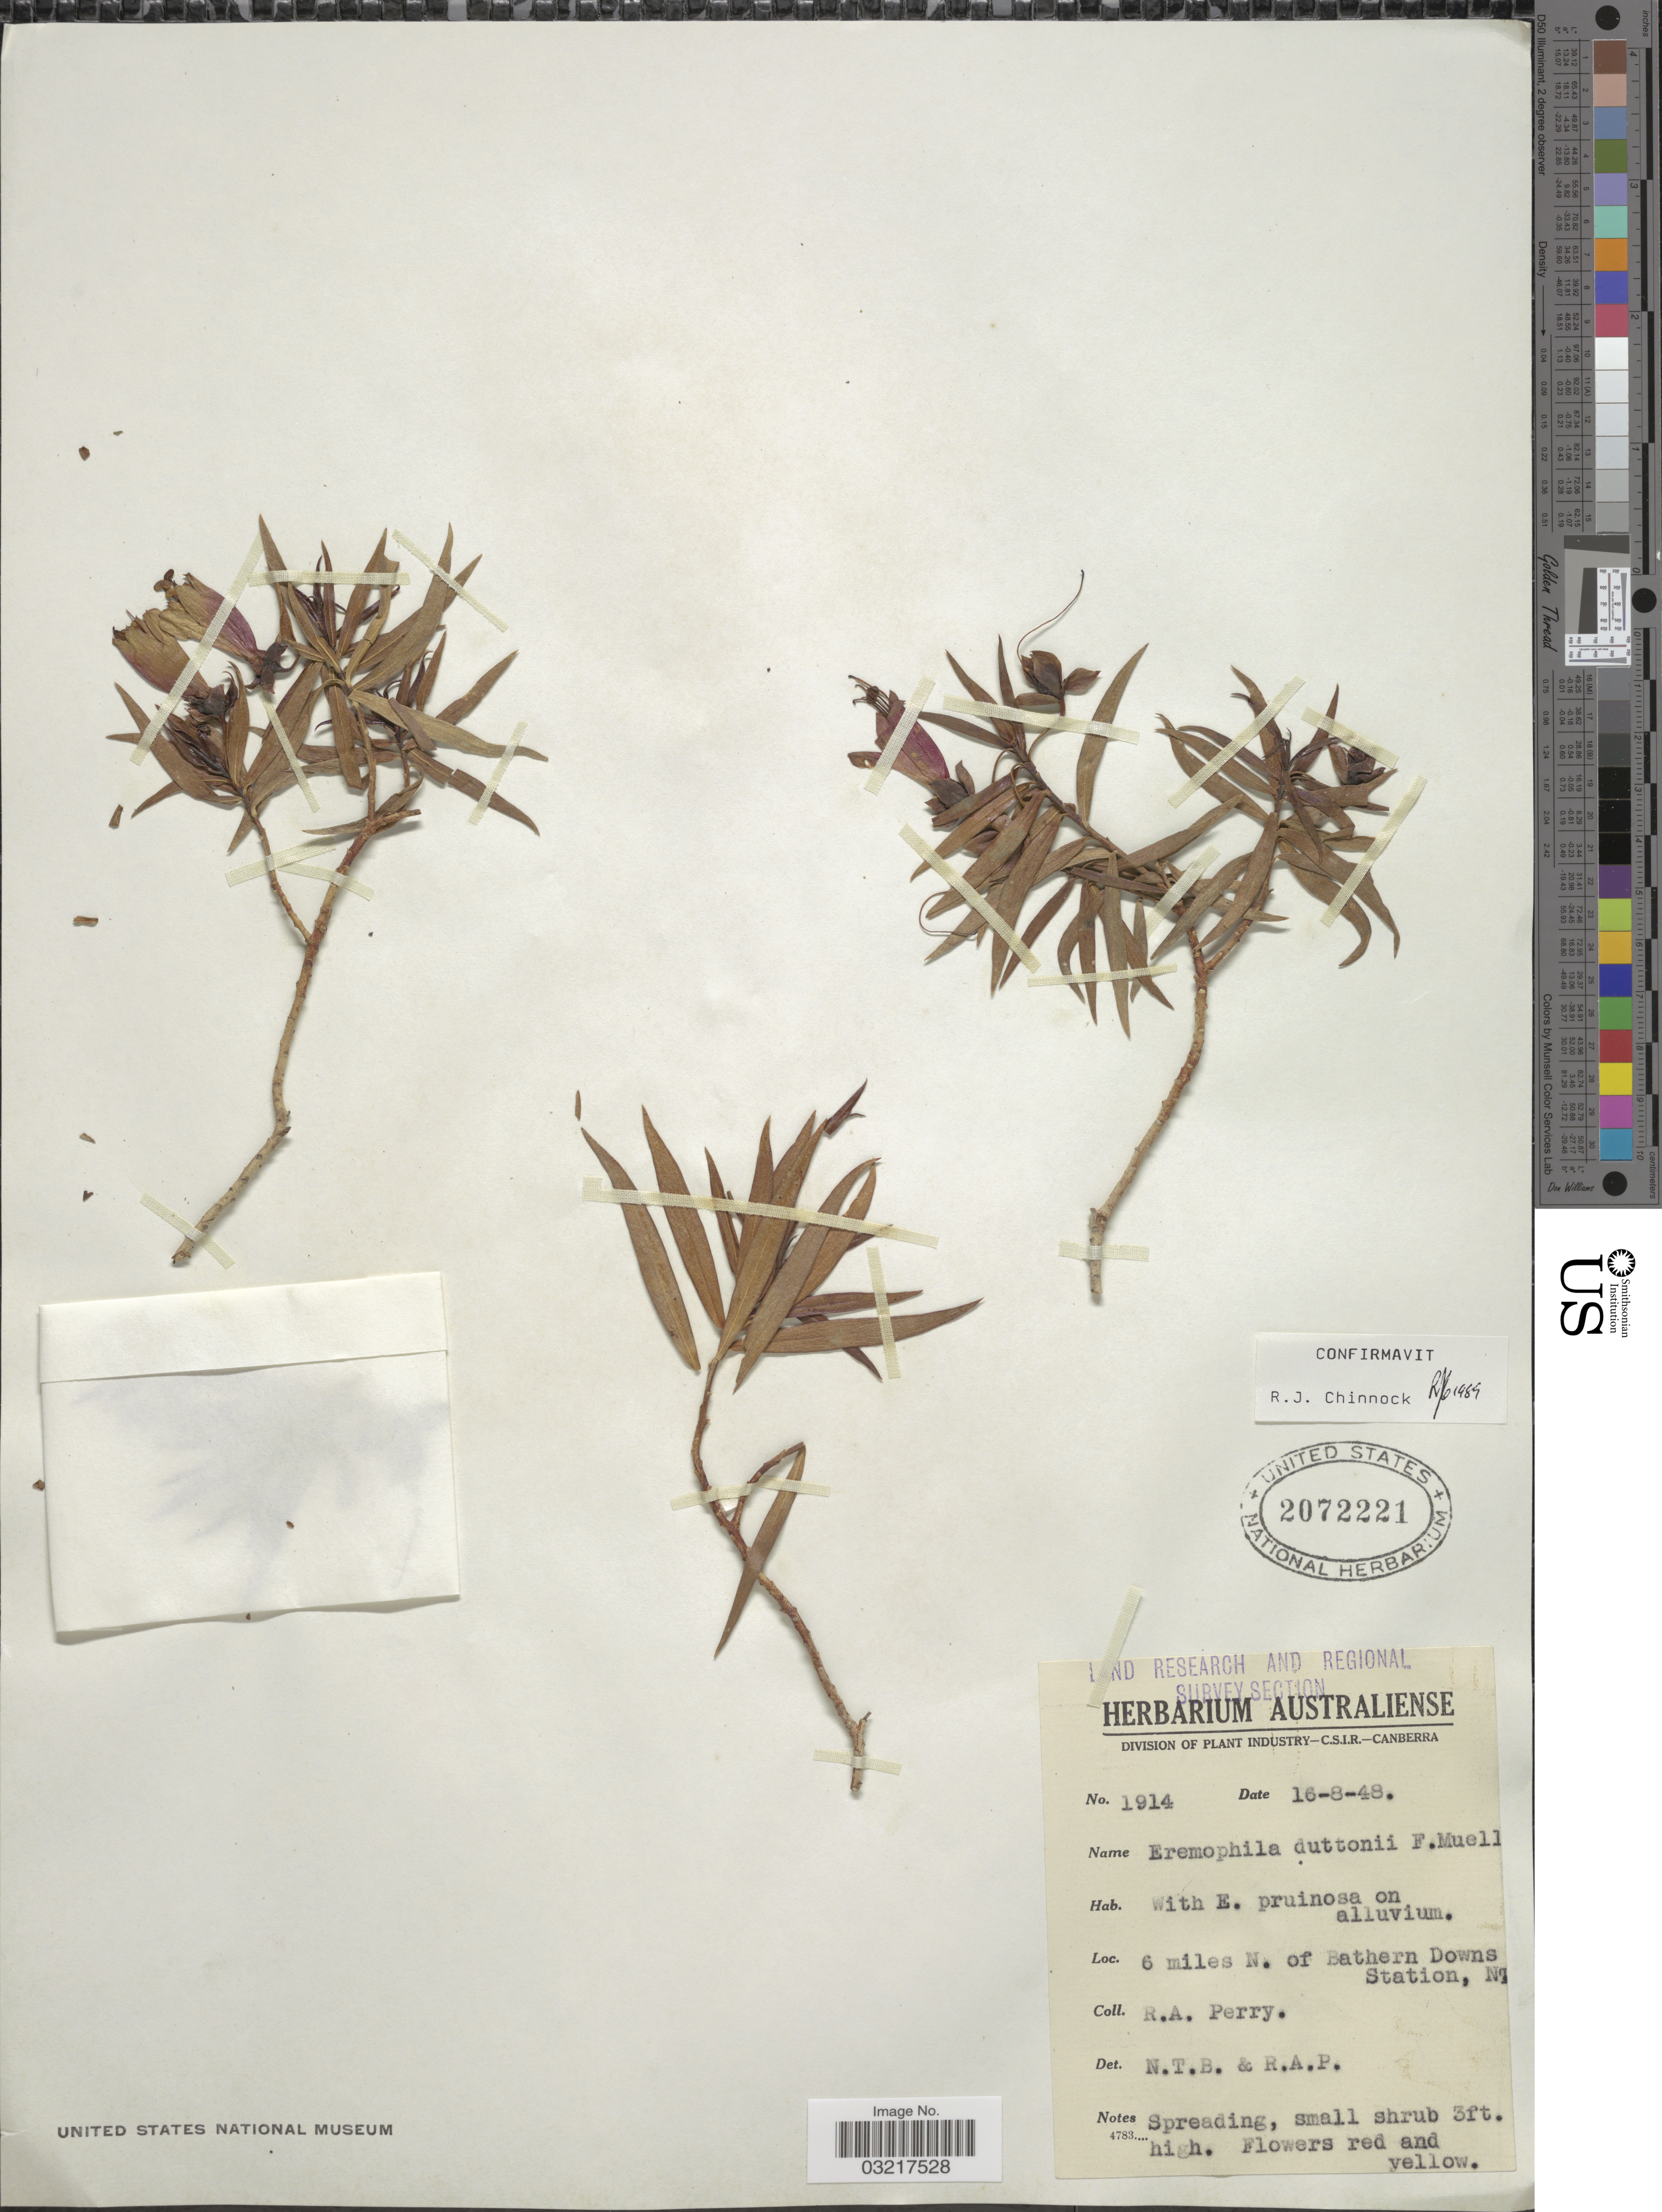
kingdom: Plantae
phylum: Tracheophyta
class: Magnoliopsida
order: Lamiales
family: Scrophulariaceae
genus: Eremophila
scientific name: Eremophila duttonii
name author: F. Muell.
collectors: Perry, R. A.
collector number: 1914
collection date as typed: Transcribed d/m/y: 16/8/48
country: Australia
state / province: Northern Territory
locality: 6 miles N. of Bathern Downs Station, N.T.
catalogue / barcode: US 2072221